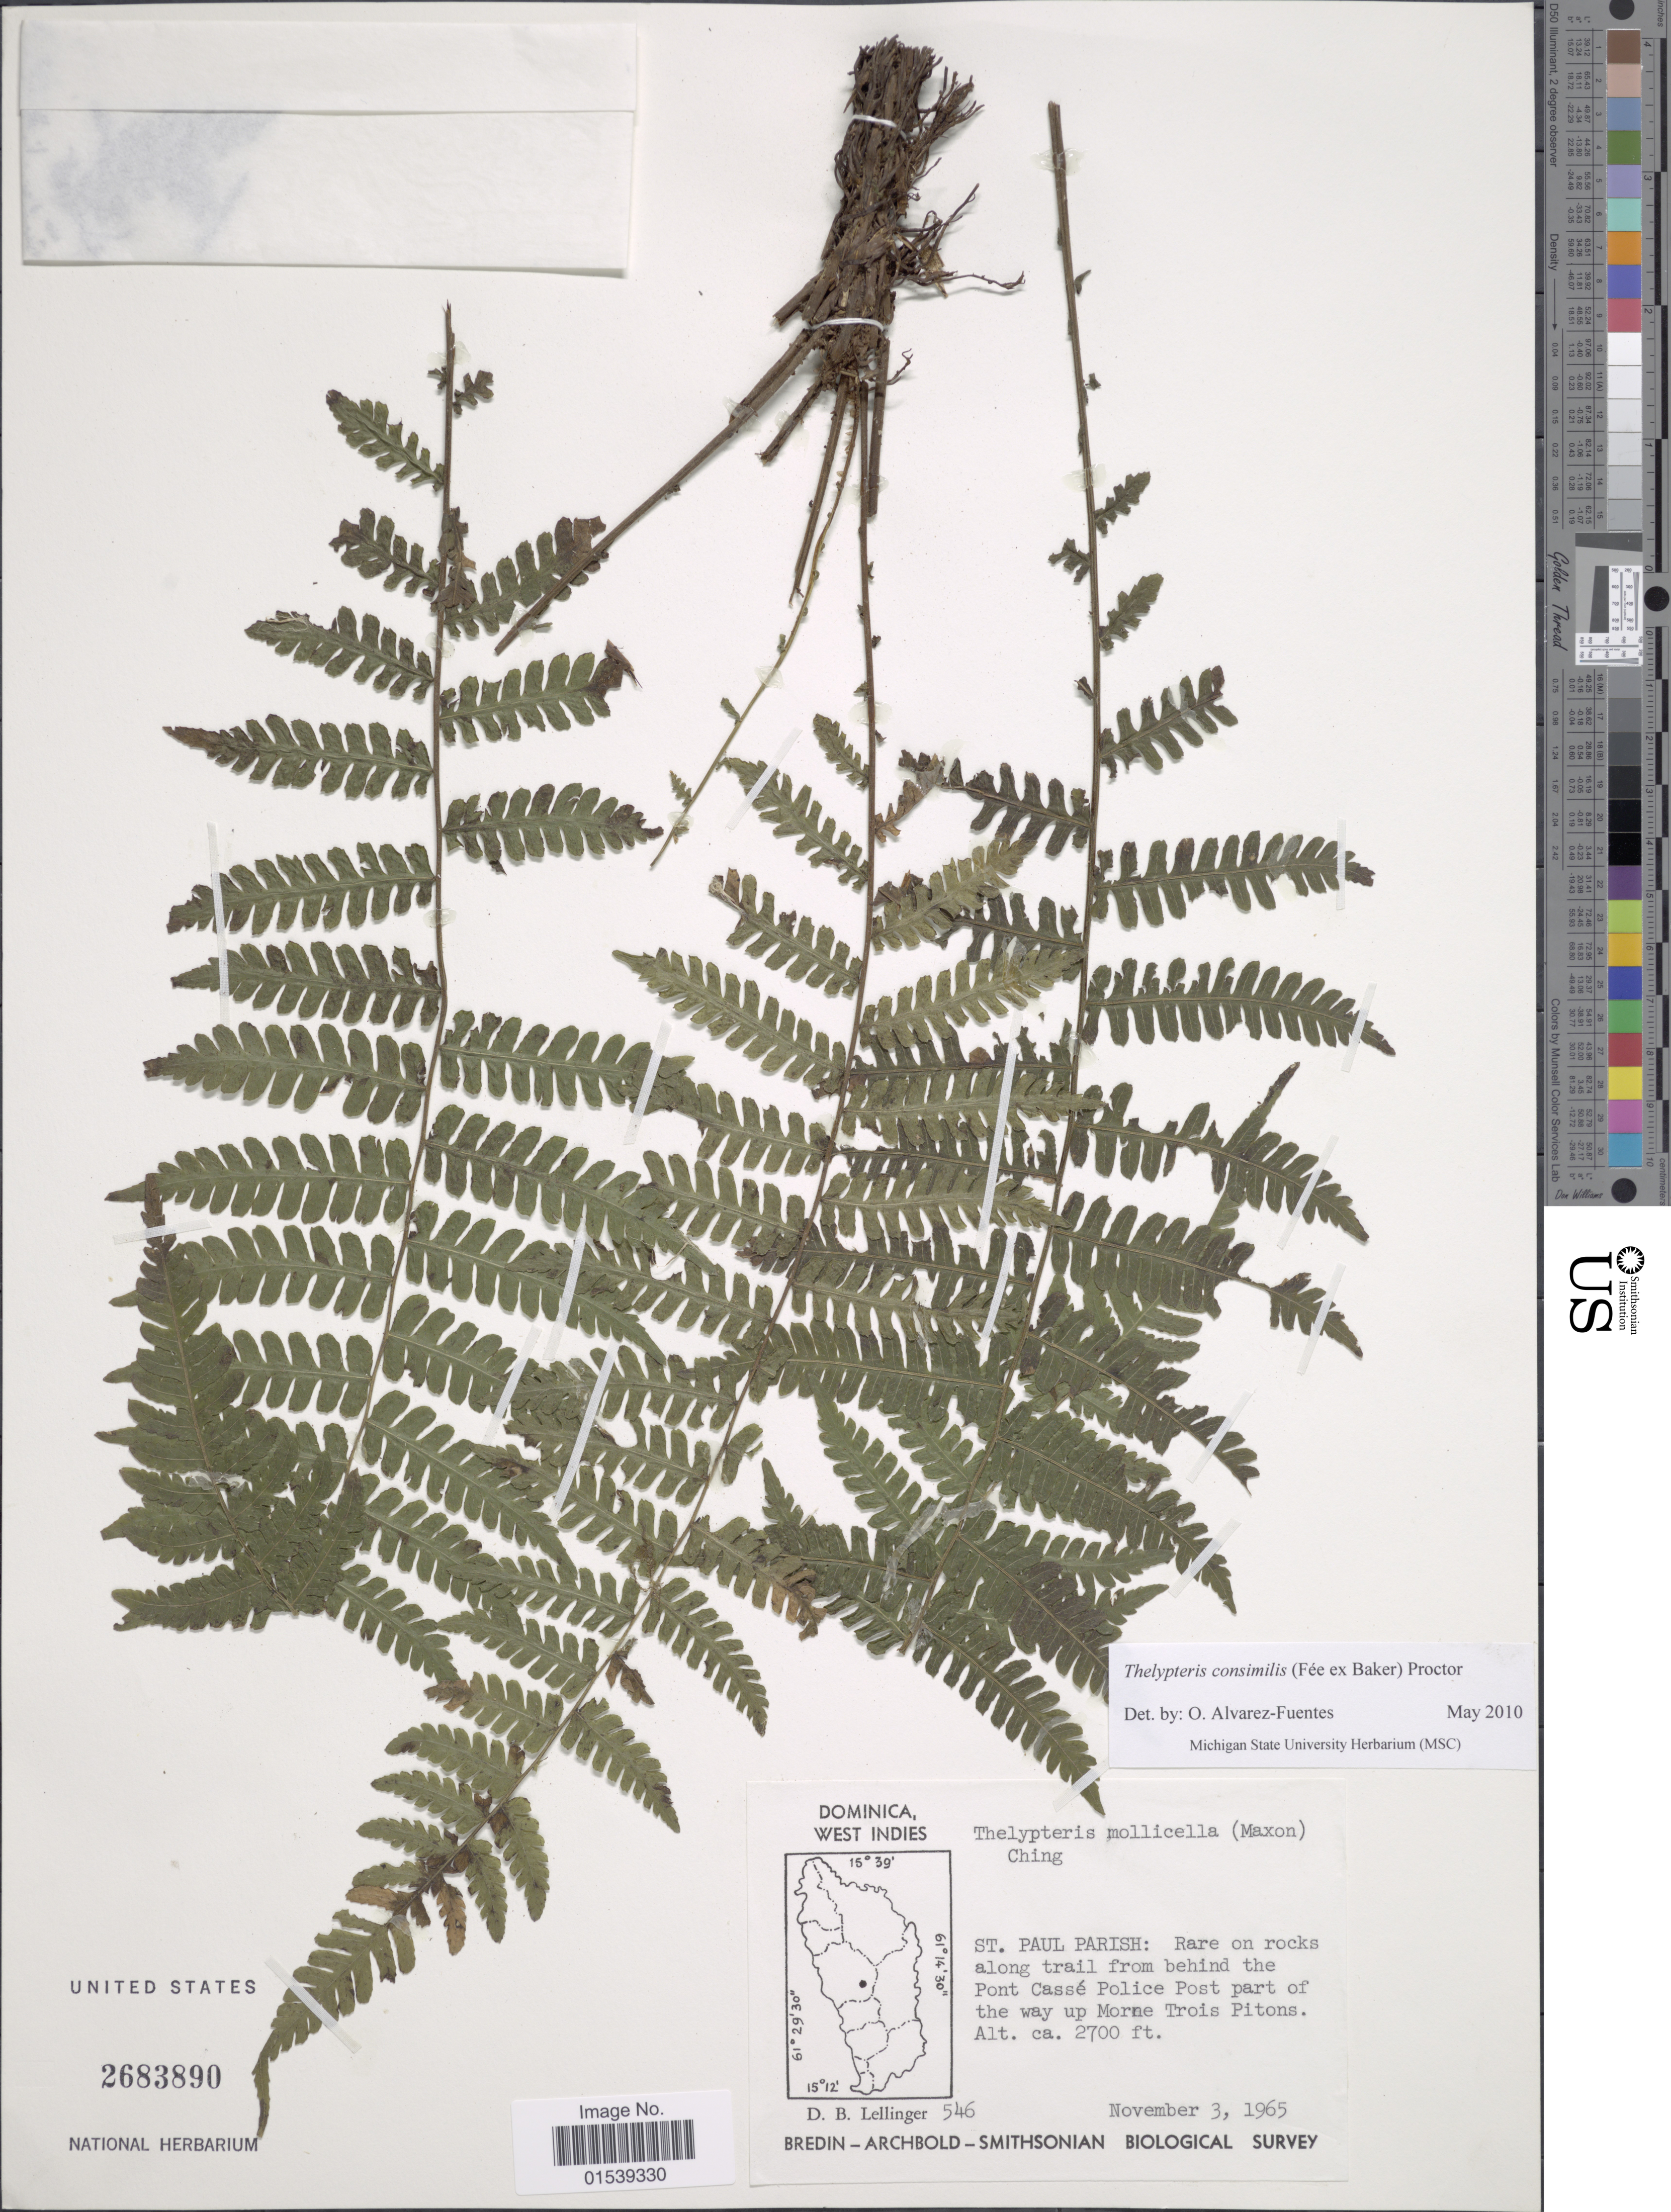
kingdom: Plantae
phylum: Tracheophyta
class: Polypodiopsida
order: Polypodiales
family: Thelypteridaceae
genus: Amauropelta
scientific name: Amauropelta gracilis ined. 2015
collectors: D. B. Lellinger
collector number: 546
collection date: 1965-11-03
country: Dominica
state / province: St. Paul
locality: West Indies, St. Paul Parish: rare on rocks along trail from behind the Pont Casse Police Post part of the way up Morne Trois Pitons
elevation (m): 823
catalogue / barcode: US 2683890